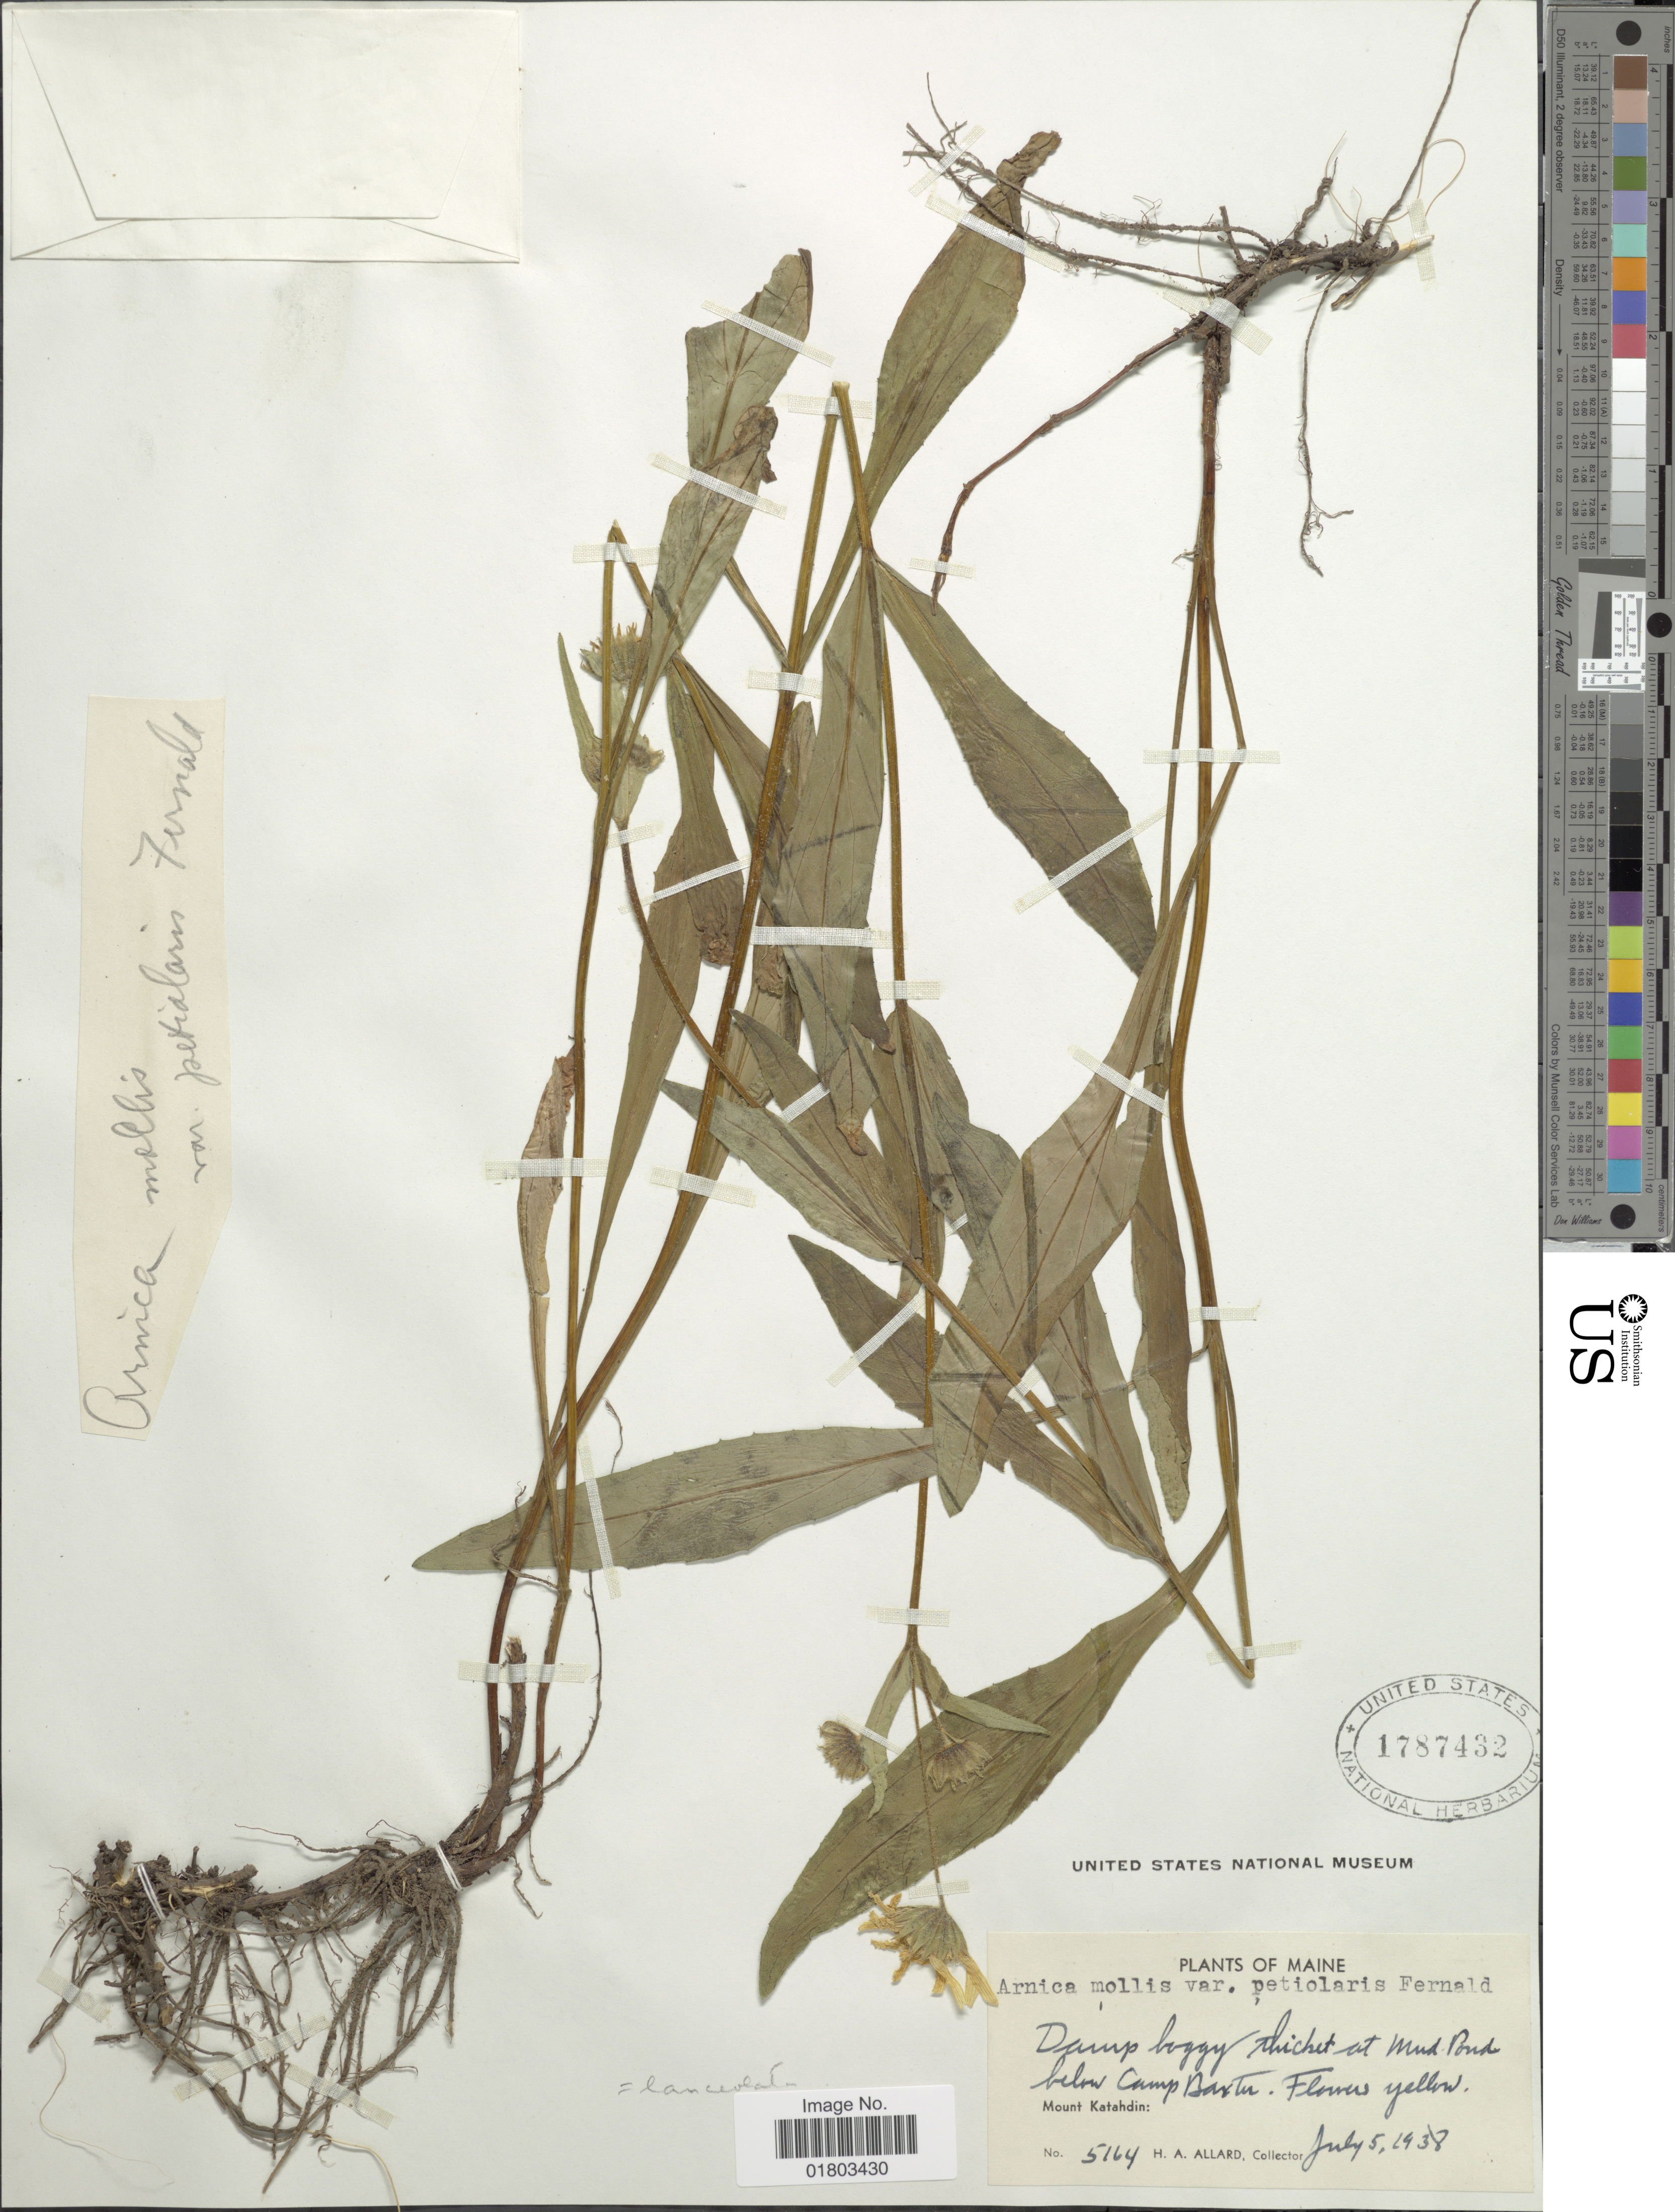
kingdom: Plantae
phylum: Tracheophyta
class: Magnoliopsida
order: Asterales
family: Asteraceae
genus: Arnica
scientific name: Arnica lanceolata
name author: Nutt.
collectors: H. A. Allard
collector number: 5164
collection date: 1937-07-05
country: United States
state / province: Maine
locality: Damp boggy thicket at Mud. Pond below Camp Baxter, Mount Katahdin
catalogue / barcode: US 1787432